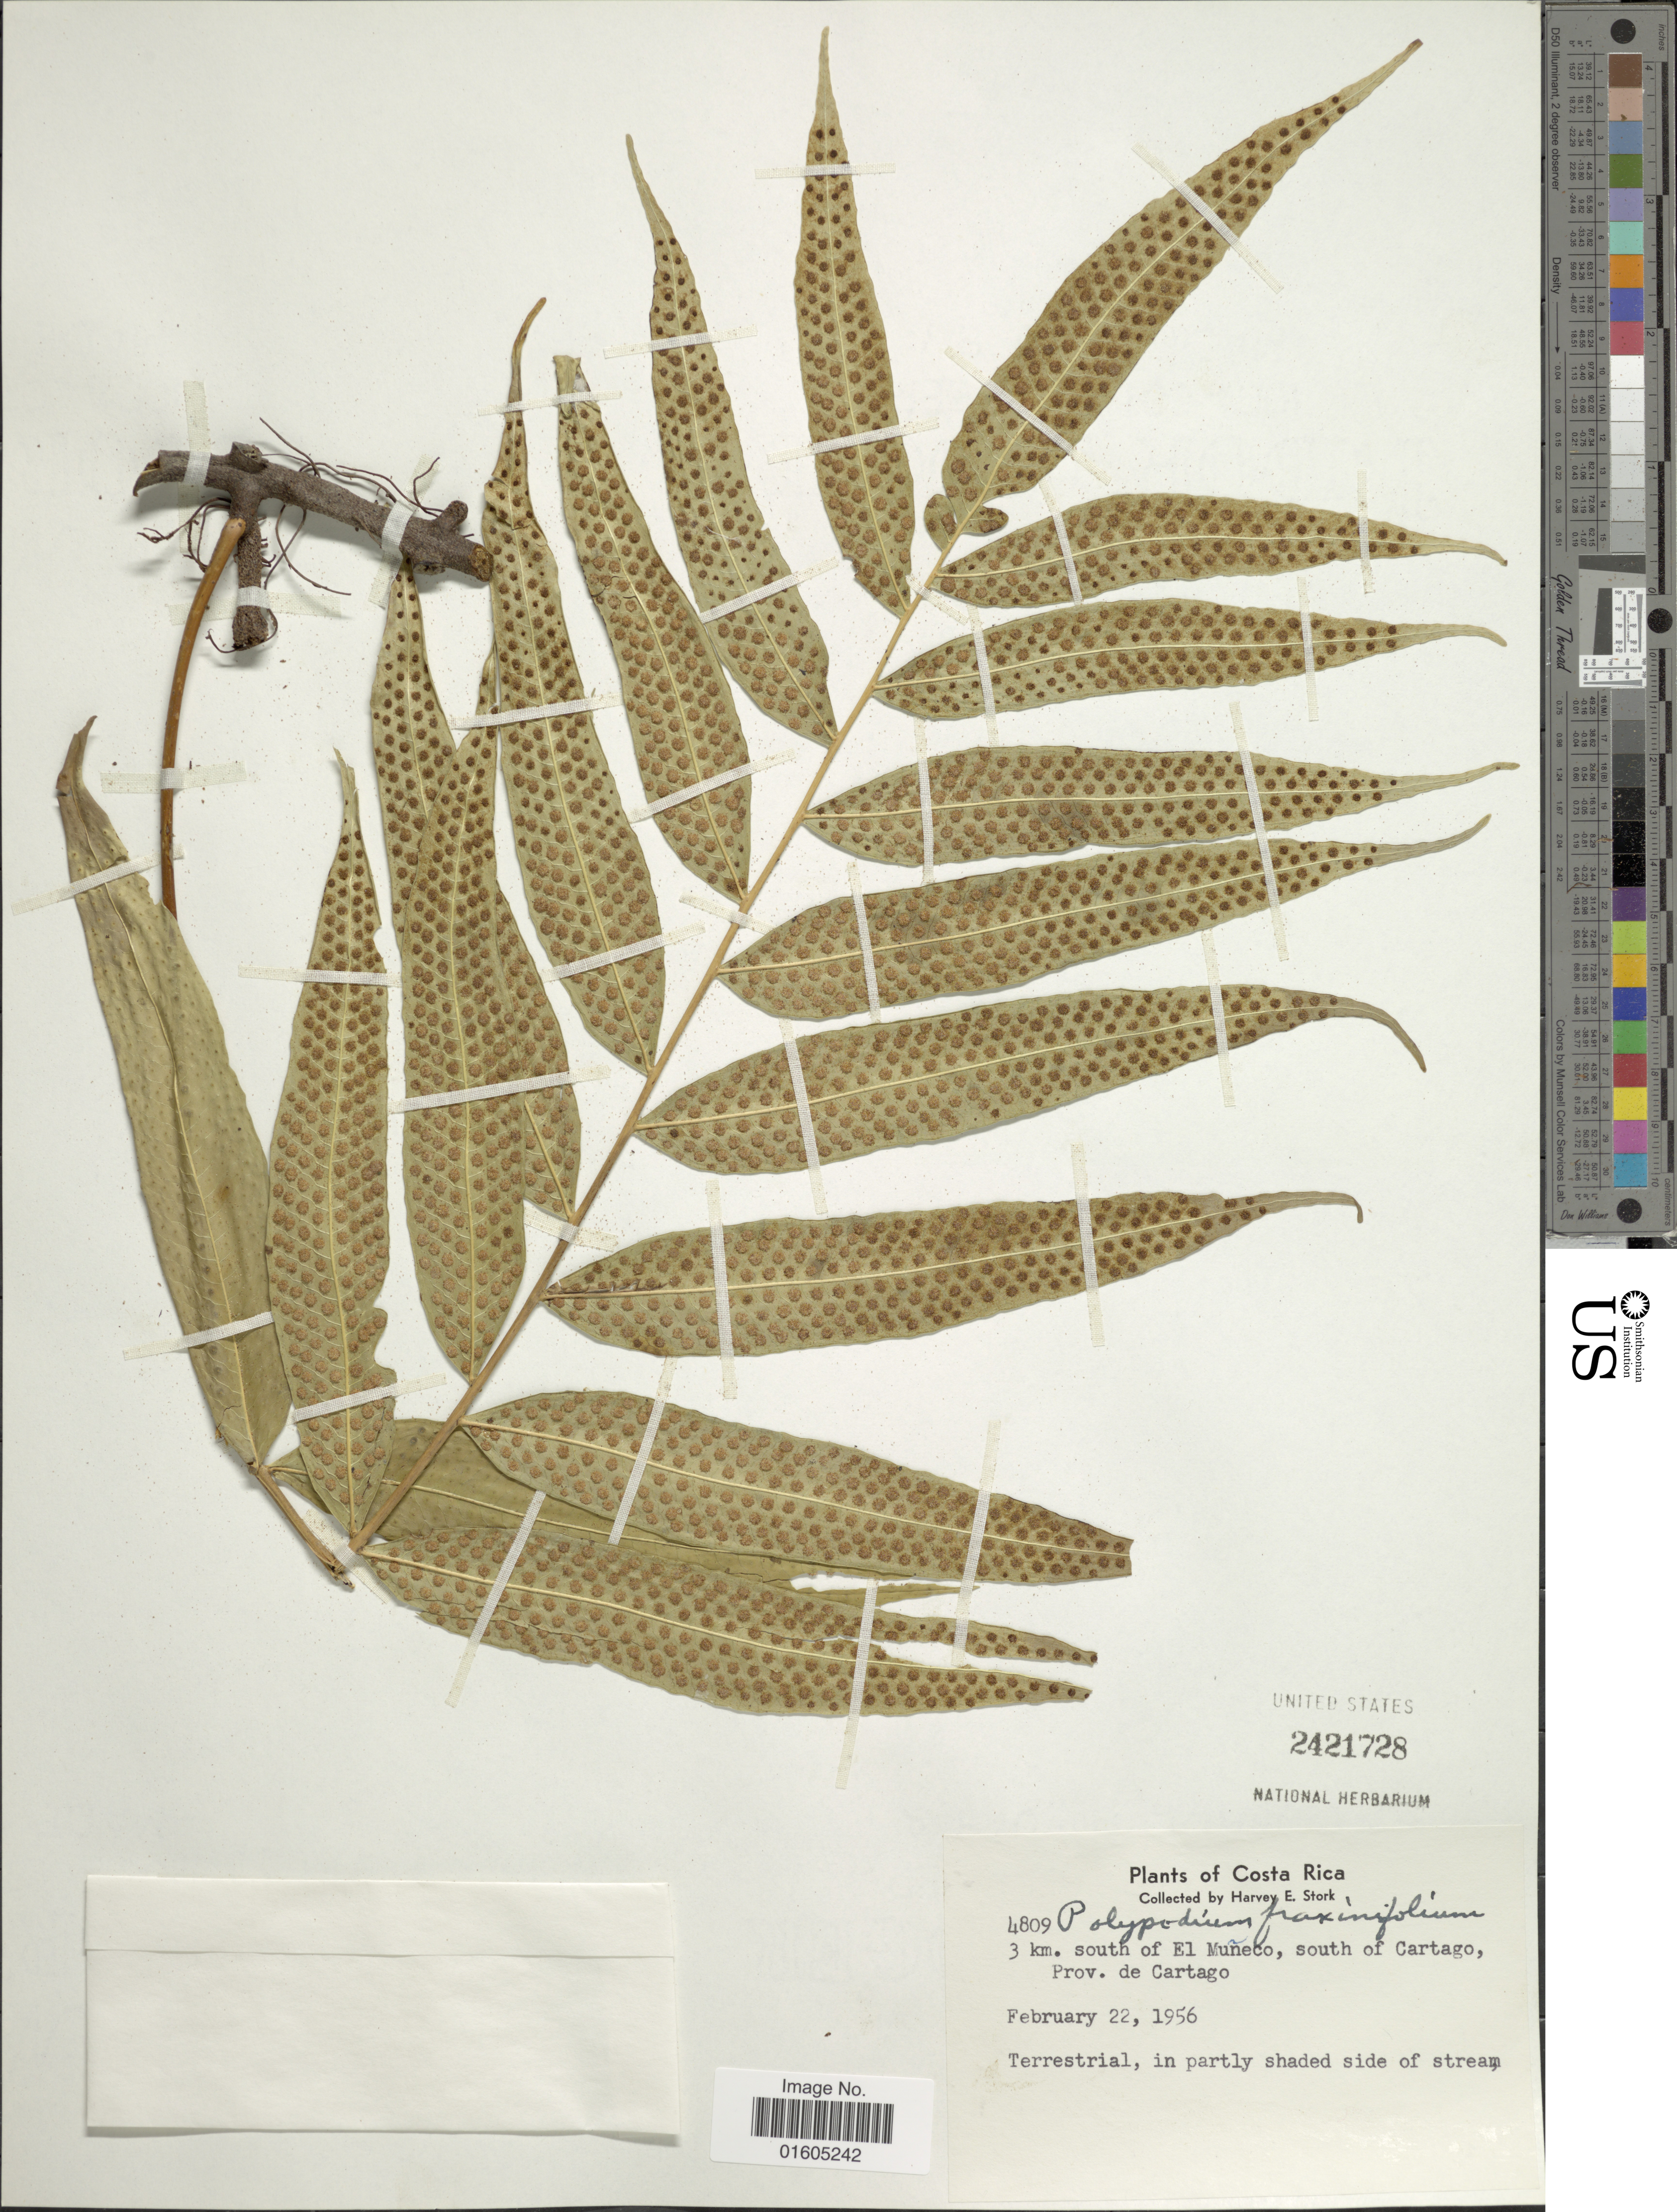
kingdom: Plantae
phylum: Tracheophyta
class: Polypodiopsida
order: Polypodiales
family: Polypodiaceae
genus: Serpocaulon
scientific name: Serpocaulon fraxinifolium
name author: (Jacq.) A.R. Sm.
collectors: H. E. Stork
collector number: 4809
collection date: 1956-02-22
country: Costa Rica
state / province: Cartago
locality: Costa Rica. 3 km. south of El Muneco, south of Cartago. Prov. de Cartago.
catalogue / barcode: US 2421728